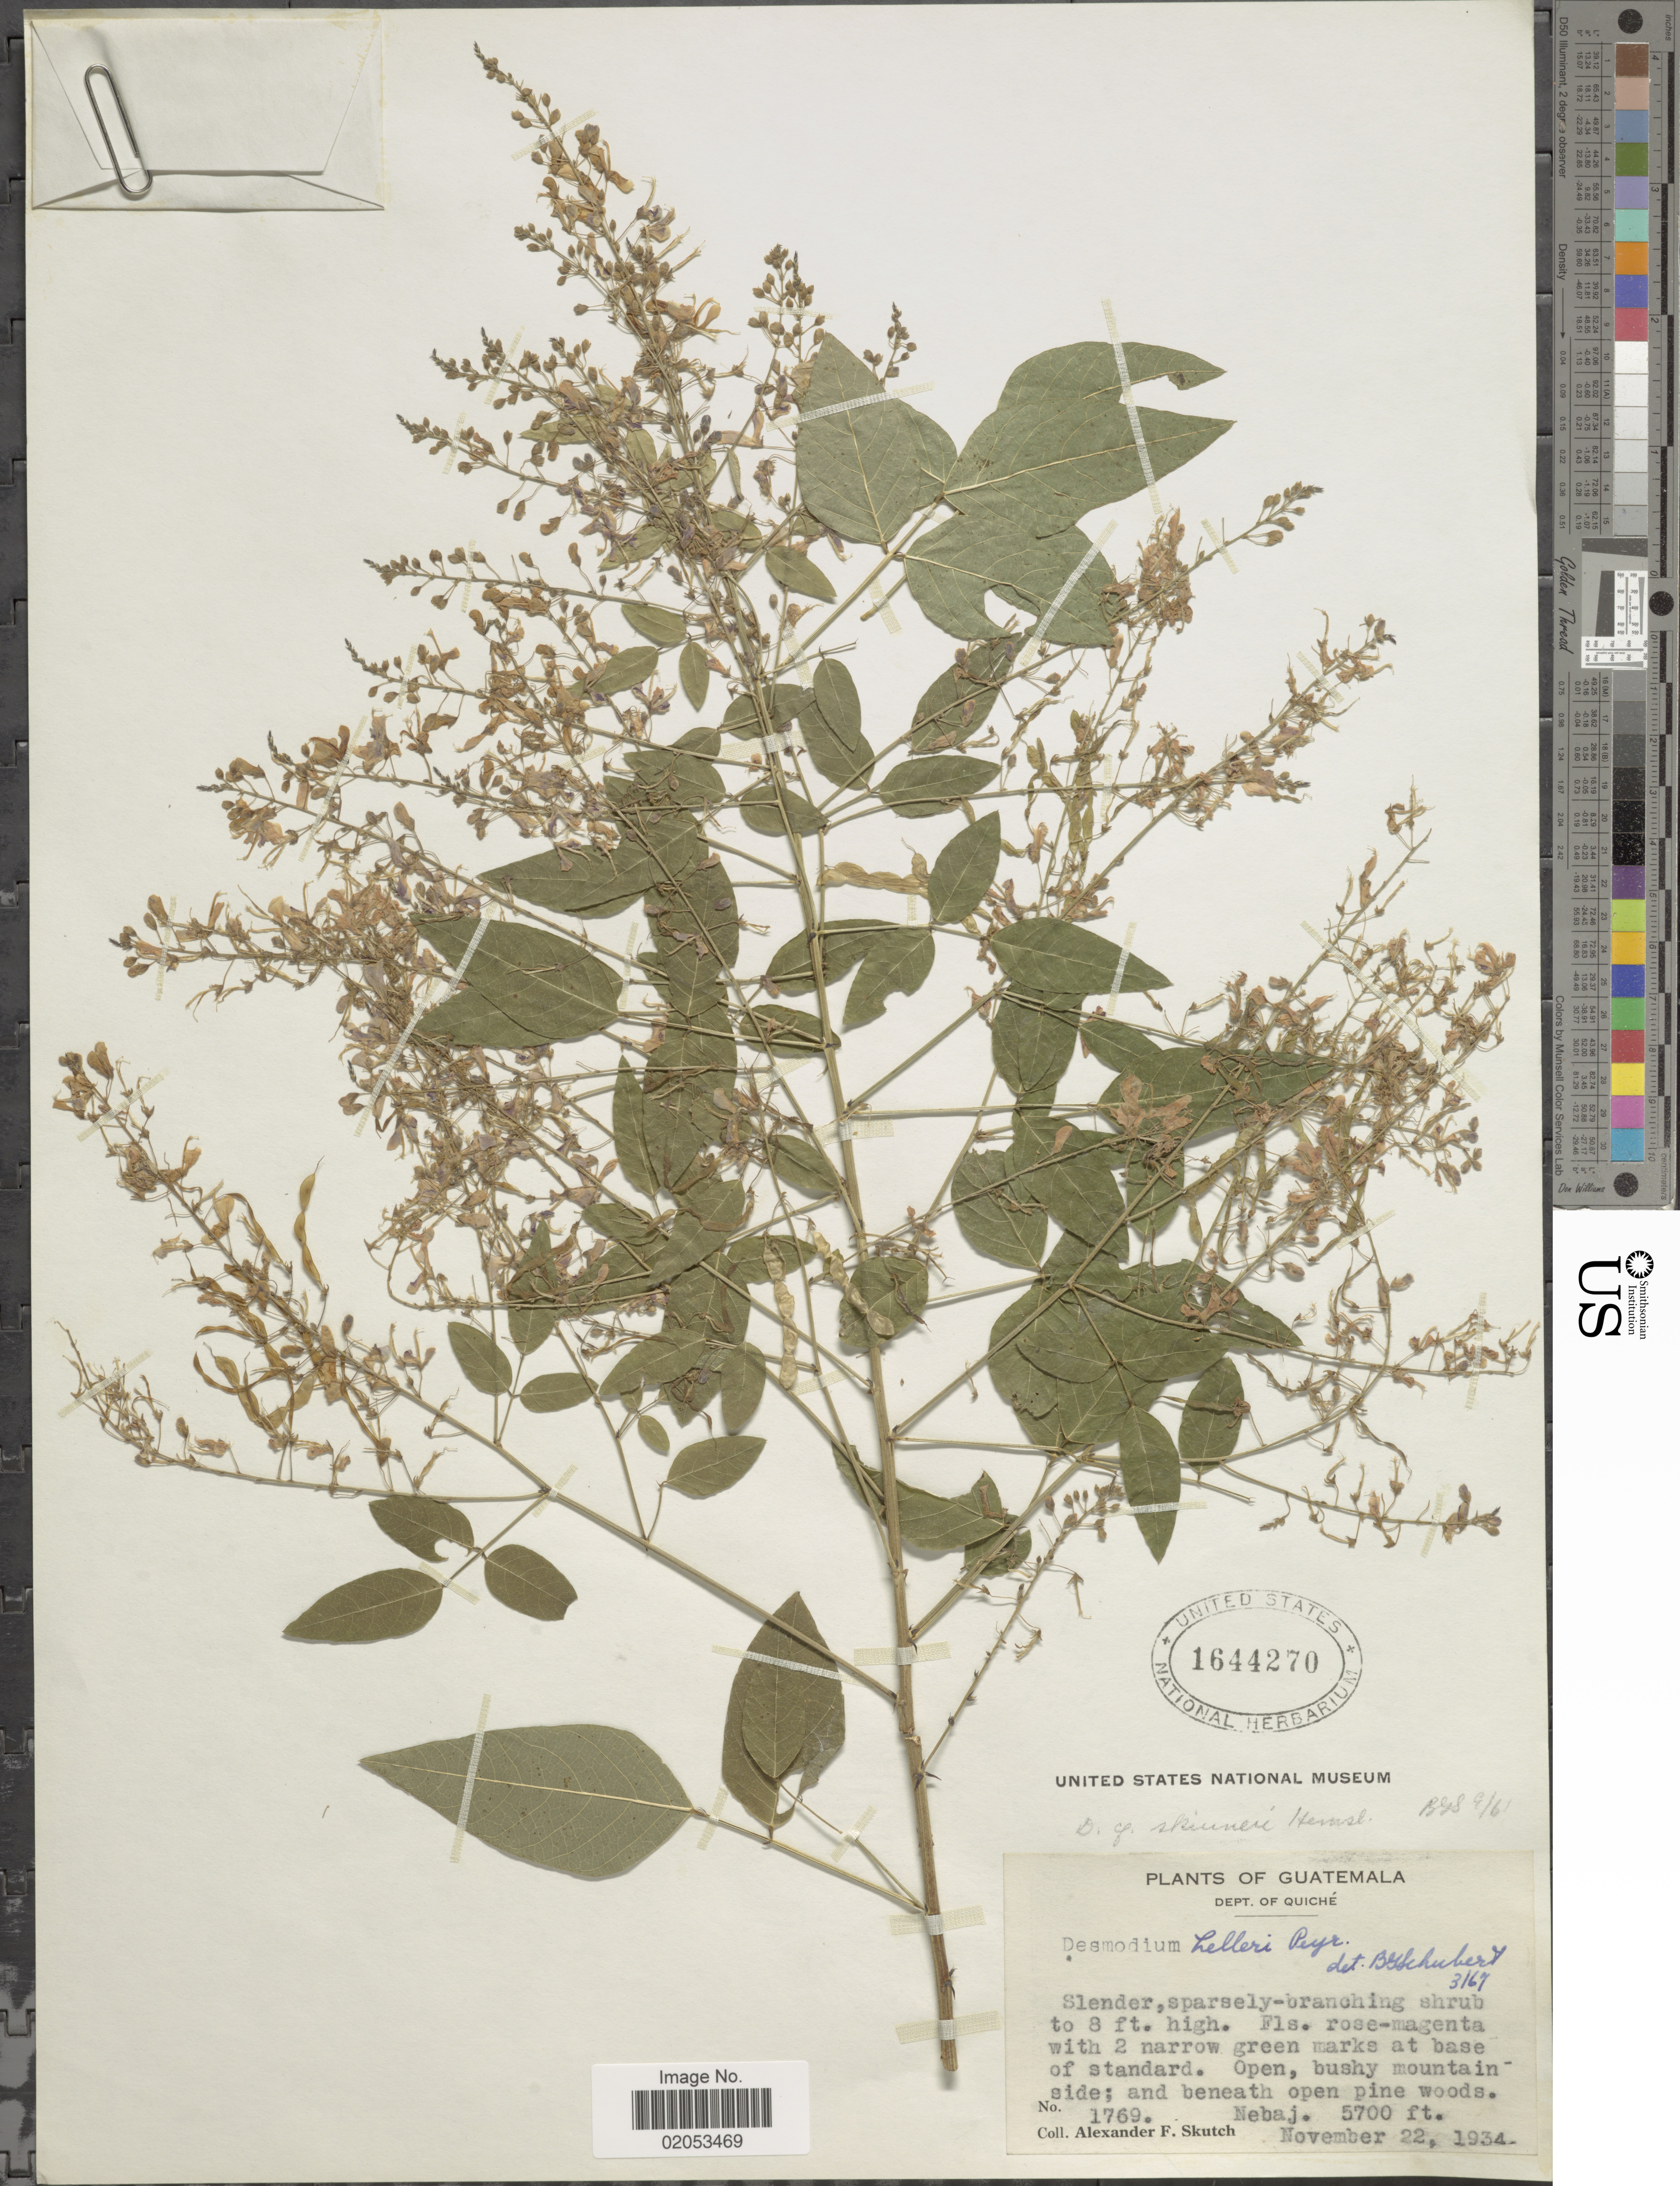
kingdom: Plantae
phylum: Tracheophyta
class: Magnoliopsida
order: Fabales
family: Fabaceae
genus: Desmodium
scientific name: Desmodium helleri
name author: Peyr.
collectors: A. F. Skutch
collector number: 1769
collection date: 1934-11-22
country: Guatemala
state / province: El Quiché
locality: Dept. El Quiché, Open, brushy mountain side; and beneath open pine woods, Nebaj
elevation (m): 1737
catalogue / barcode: US 1644270